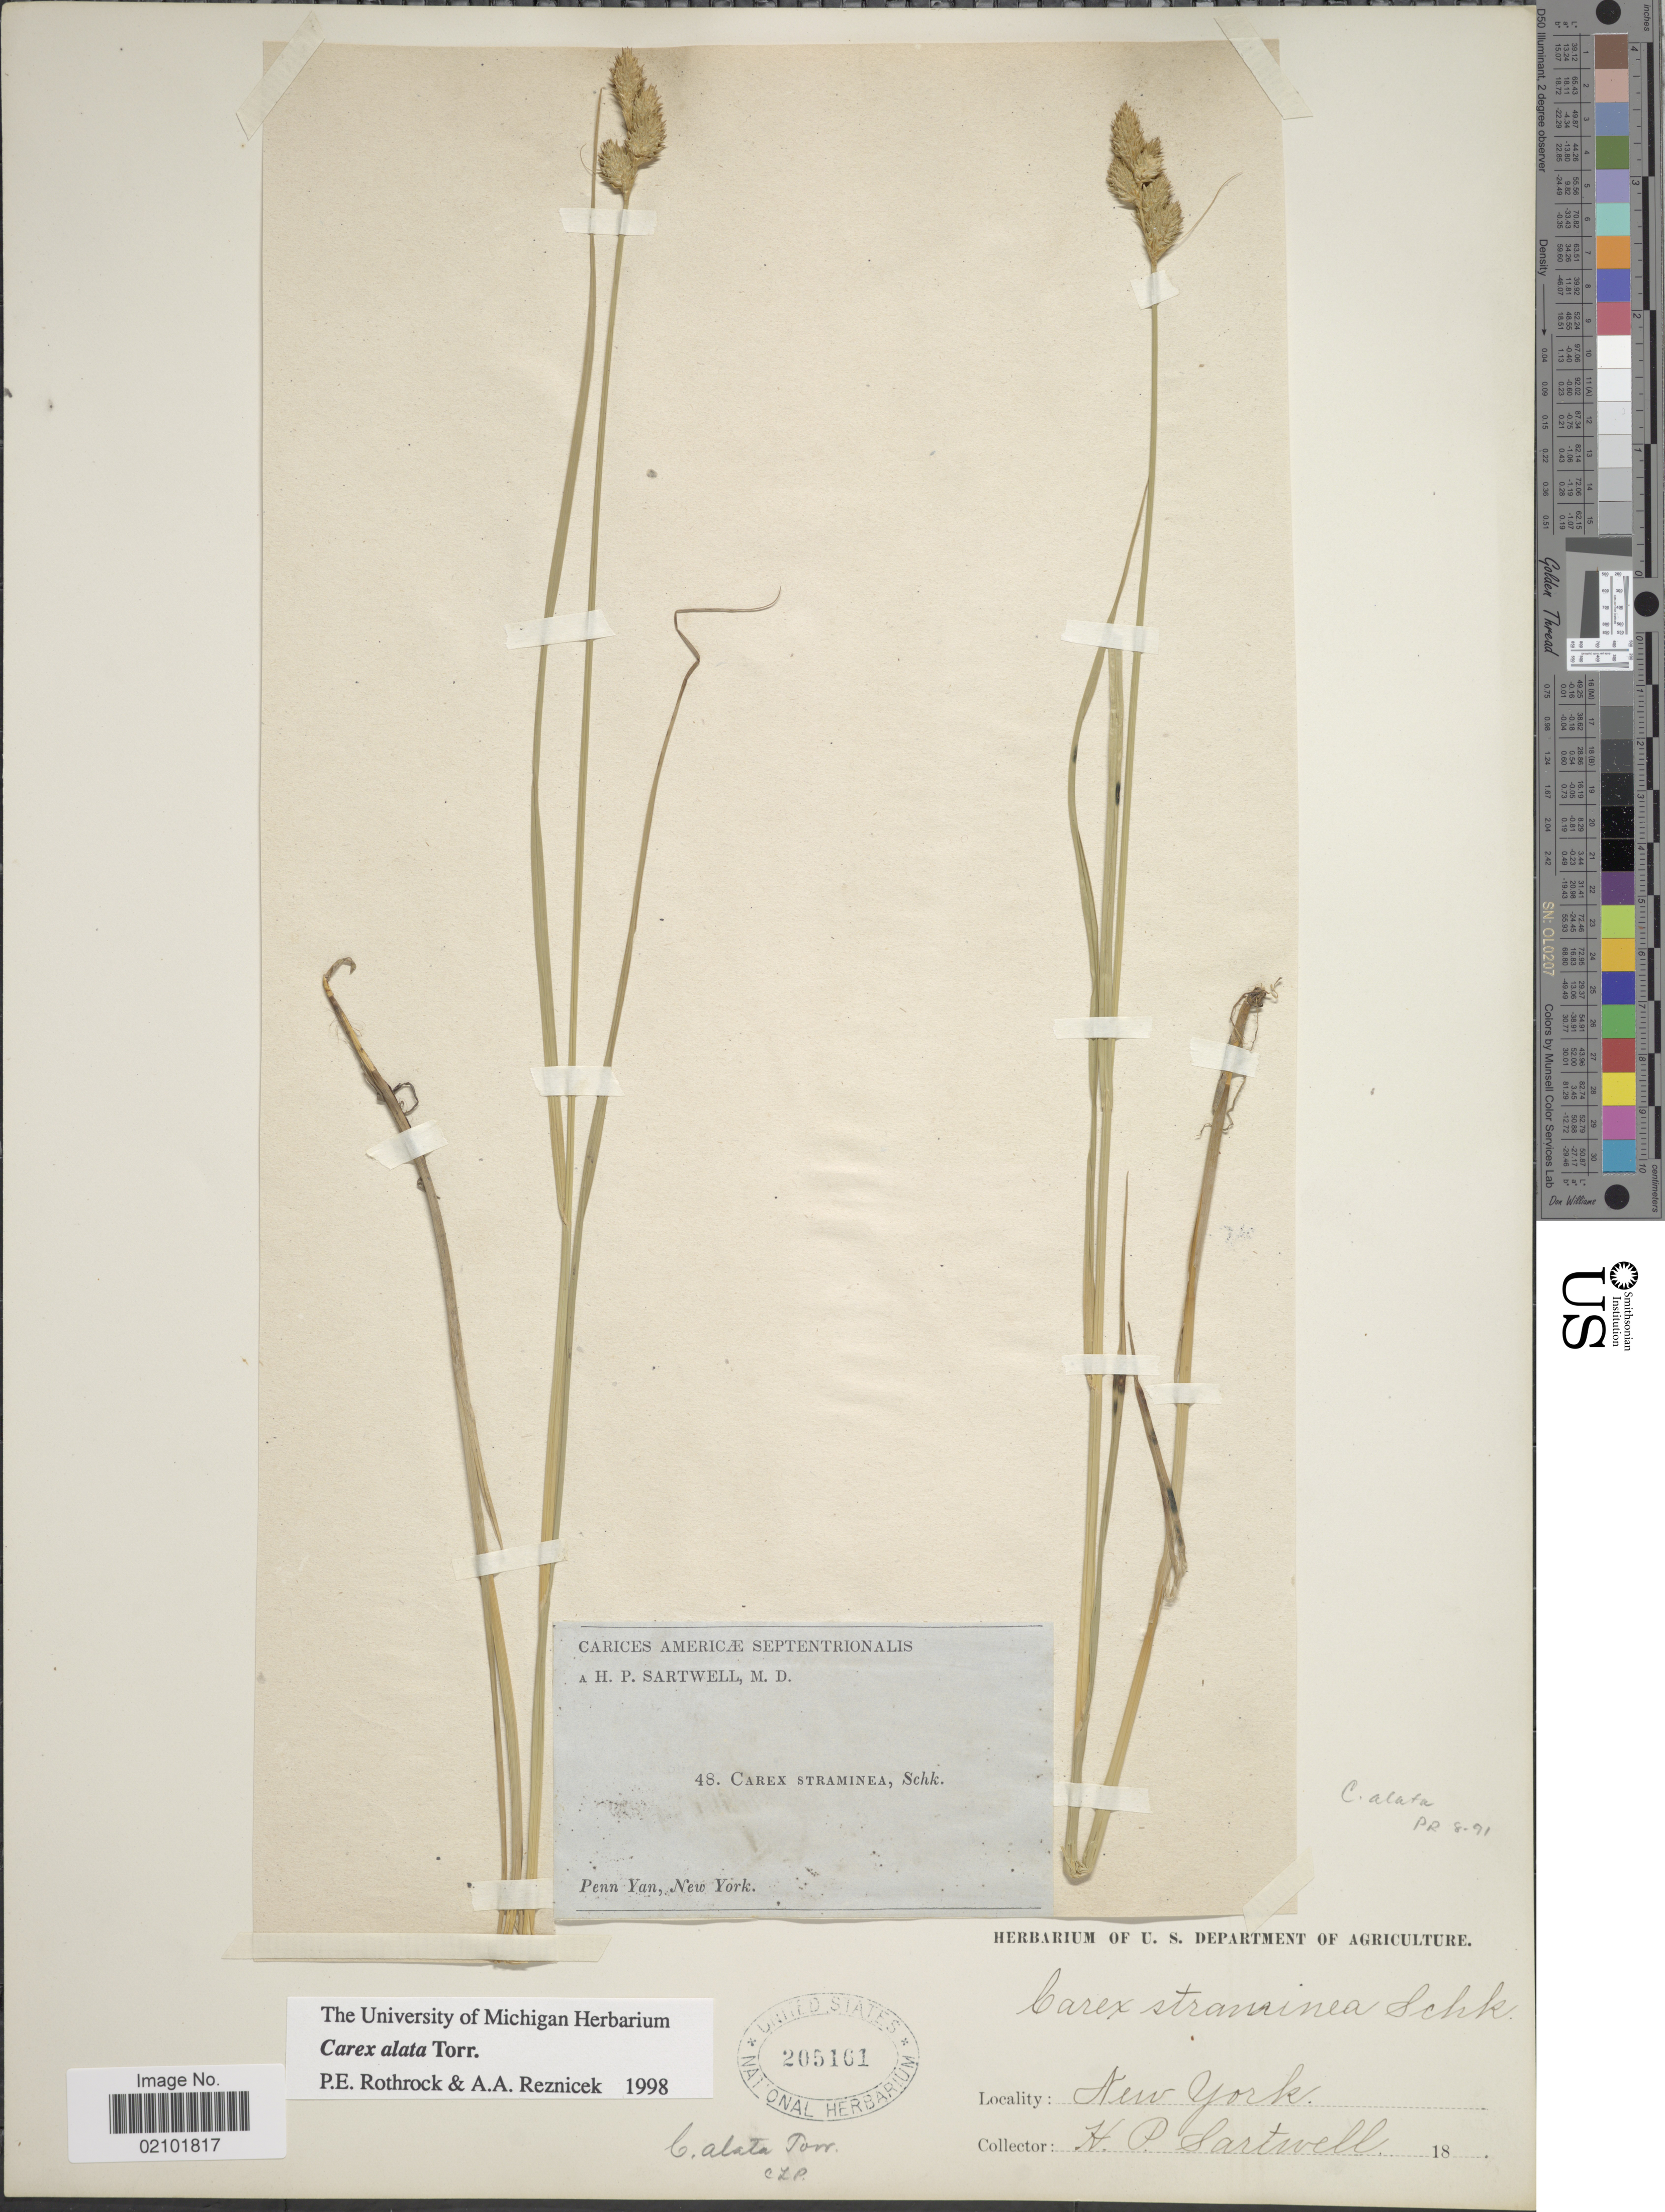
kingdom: Plantae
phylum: Tracheophyta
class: Liliopsida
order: Poales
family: Cyperaceae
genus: Carex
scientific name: Carex alata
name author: Torr.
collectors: H. P. Sartwell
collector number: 48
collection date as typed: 18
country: United States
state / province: New York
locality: Penn Yan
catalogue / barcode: US 205161